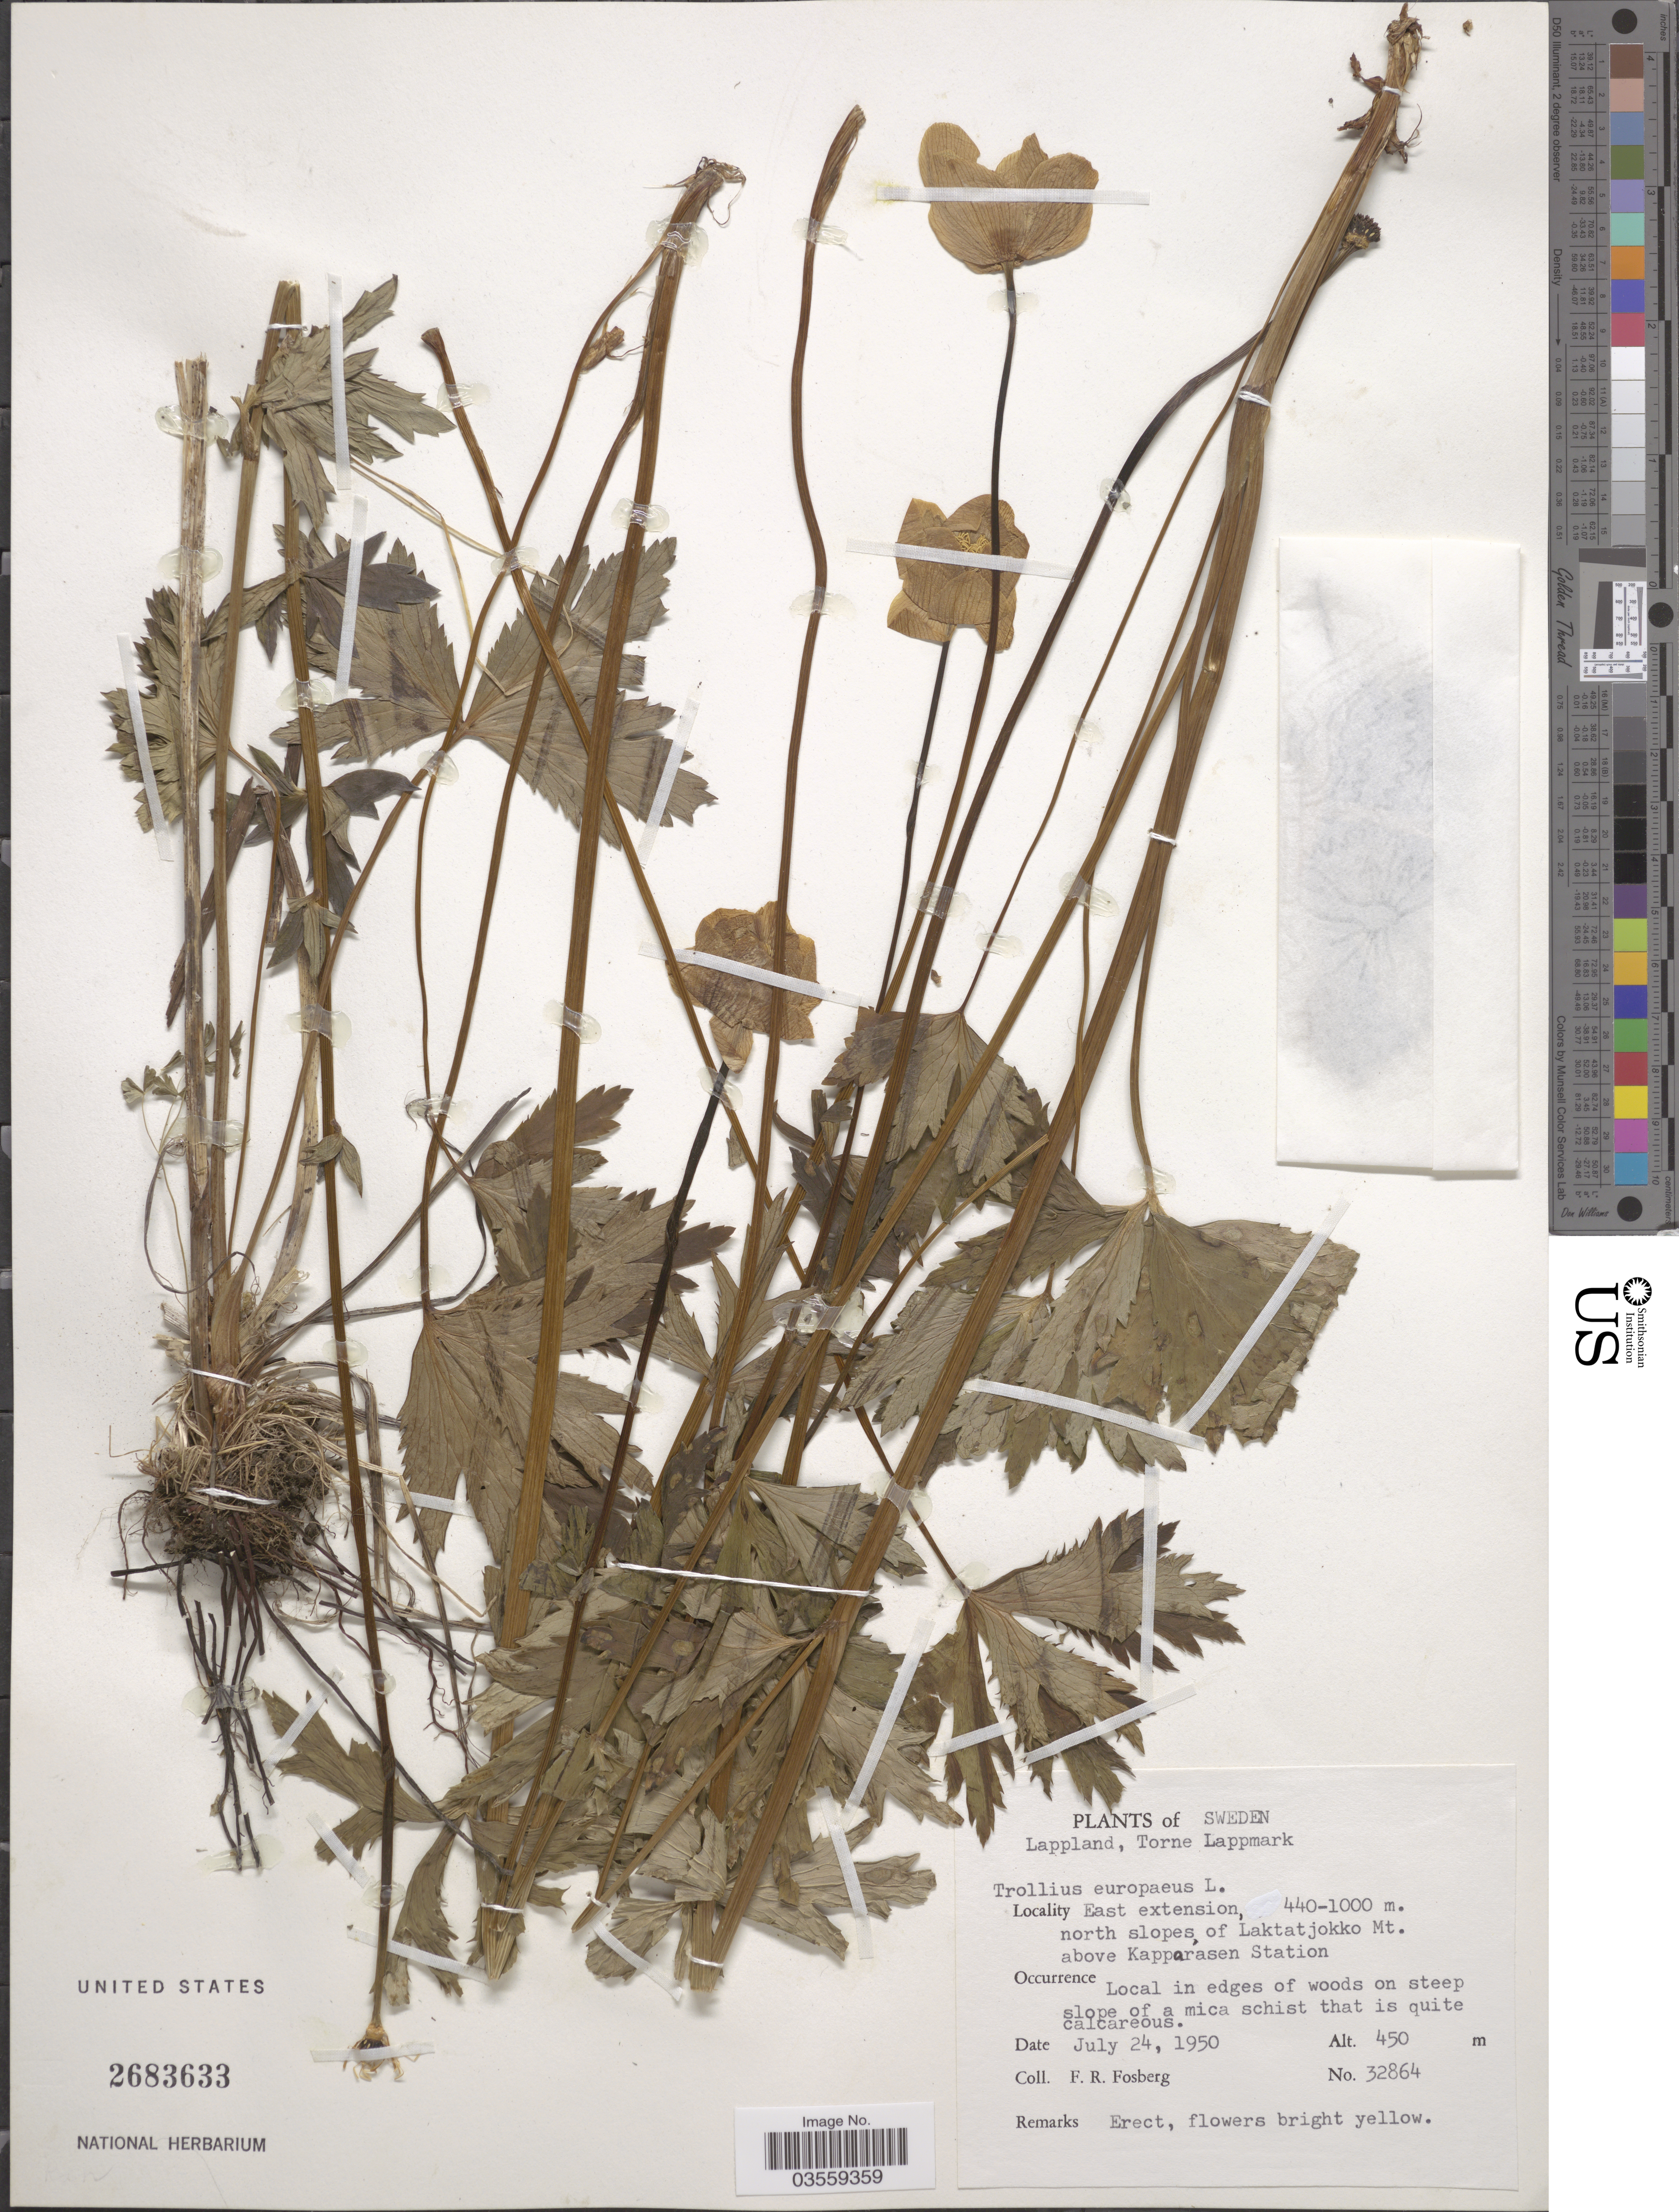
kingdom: Plantae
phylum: Tracheophyta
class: Magnoliopsida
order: Ranunculales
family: Ranunculaceae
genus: Trollius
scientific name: Trollius europaeus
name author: L.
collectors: F. R. Fosberg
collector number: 32864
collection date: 1950-07-24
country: Sweden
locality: Lappland, Torne Lappmark. East extension, 440-1000 m. [unsure placement] north slopes of Laktatjokko Mt. above Kapparasen Station.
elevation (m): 450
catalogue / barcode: US 2683633